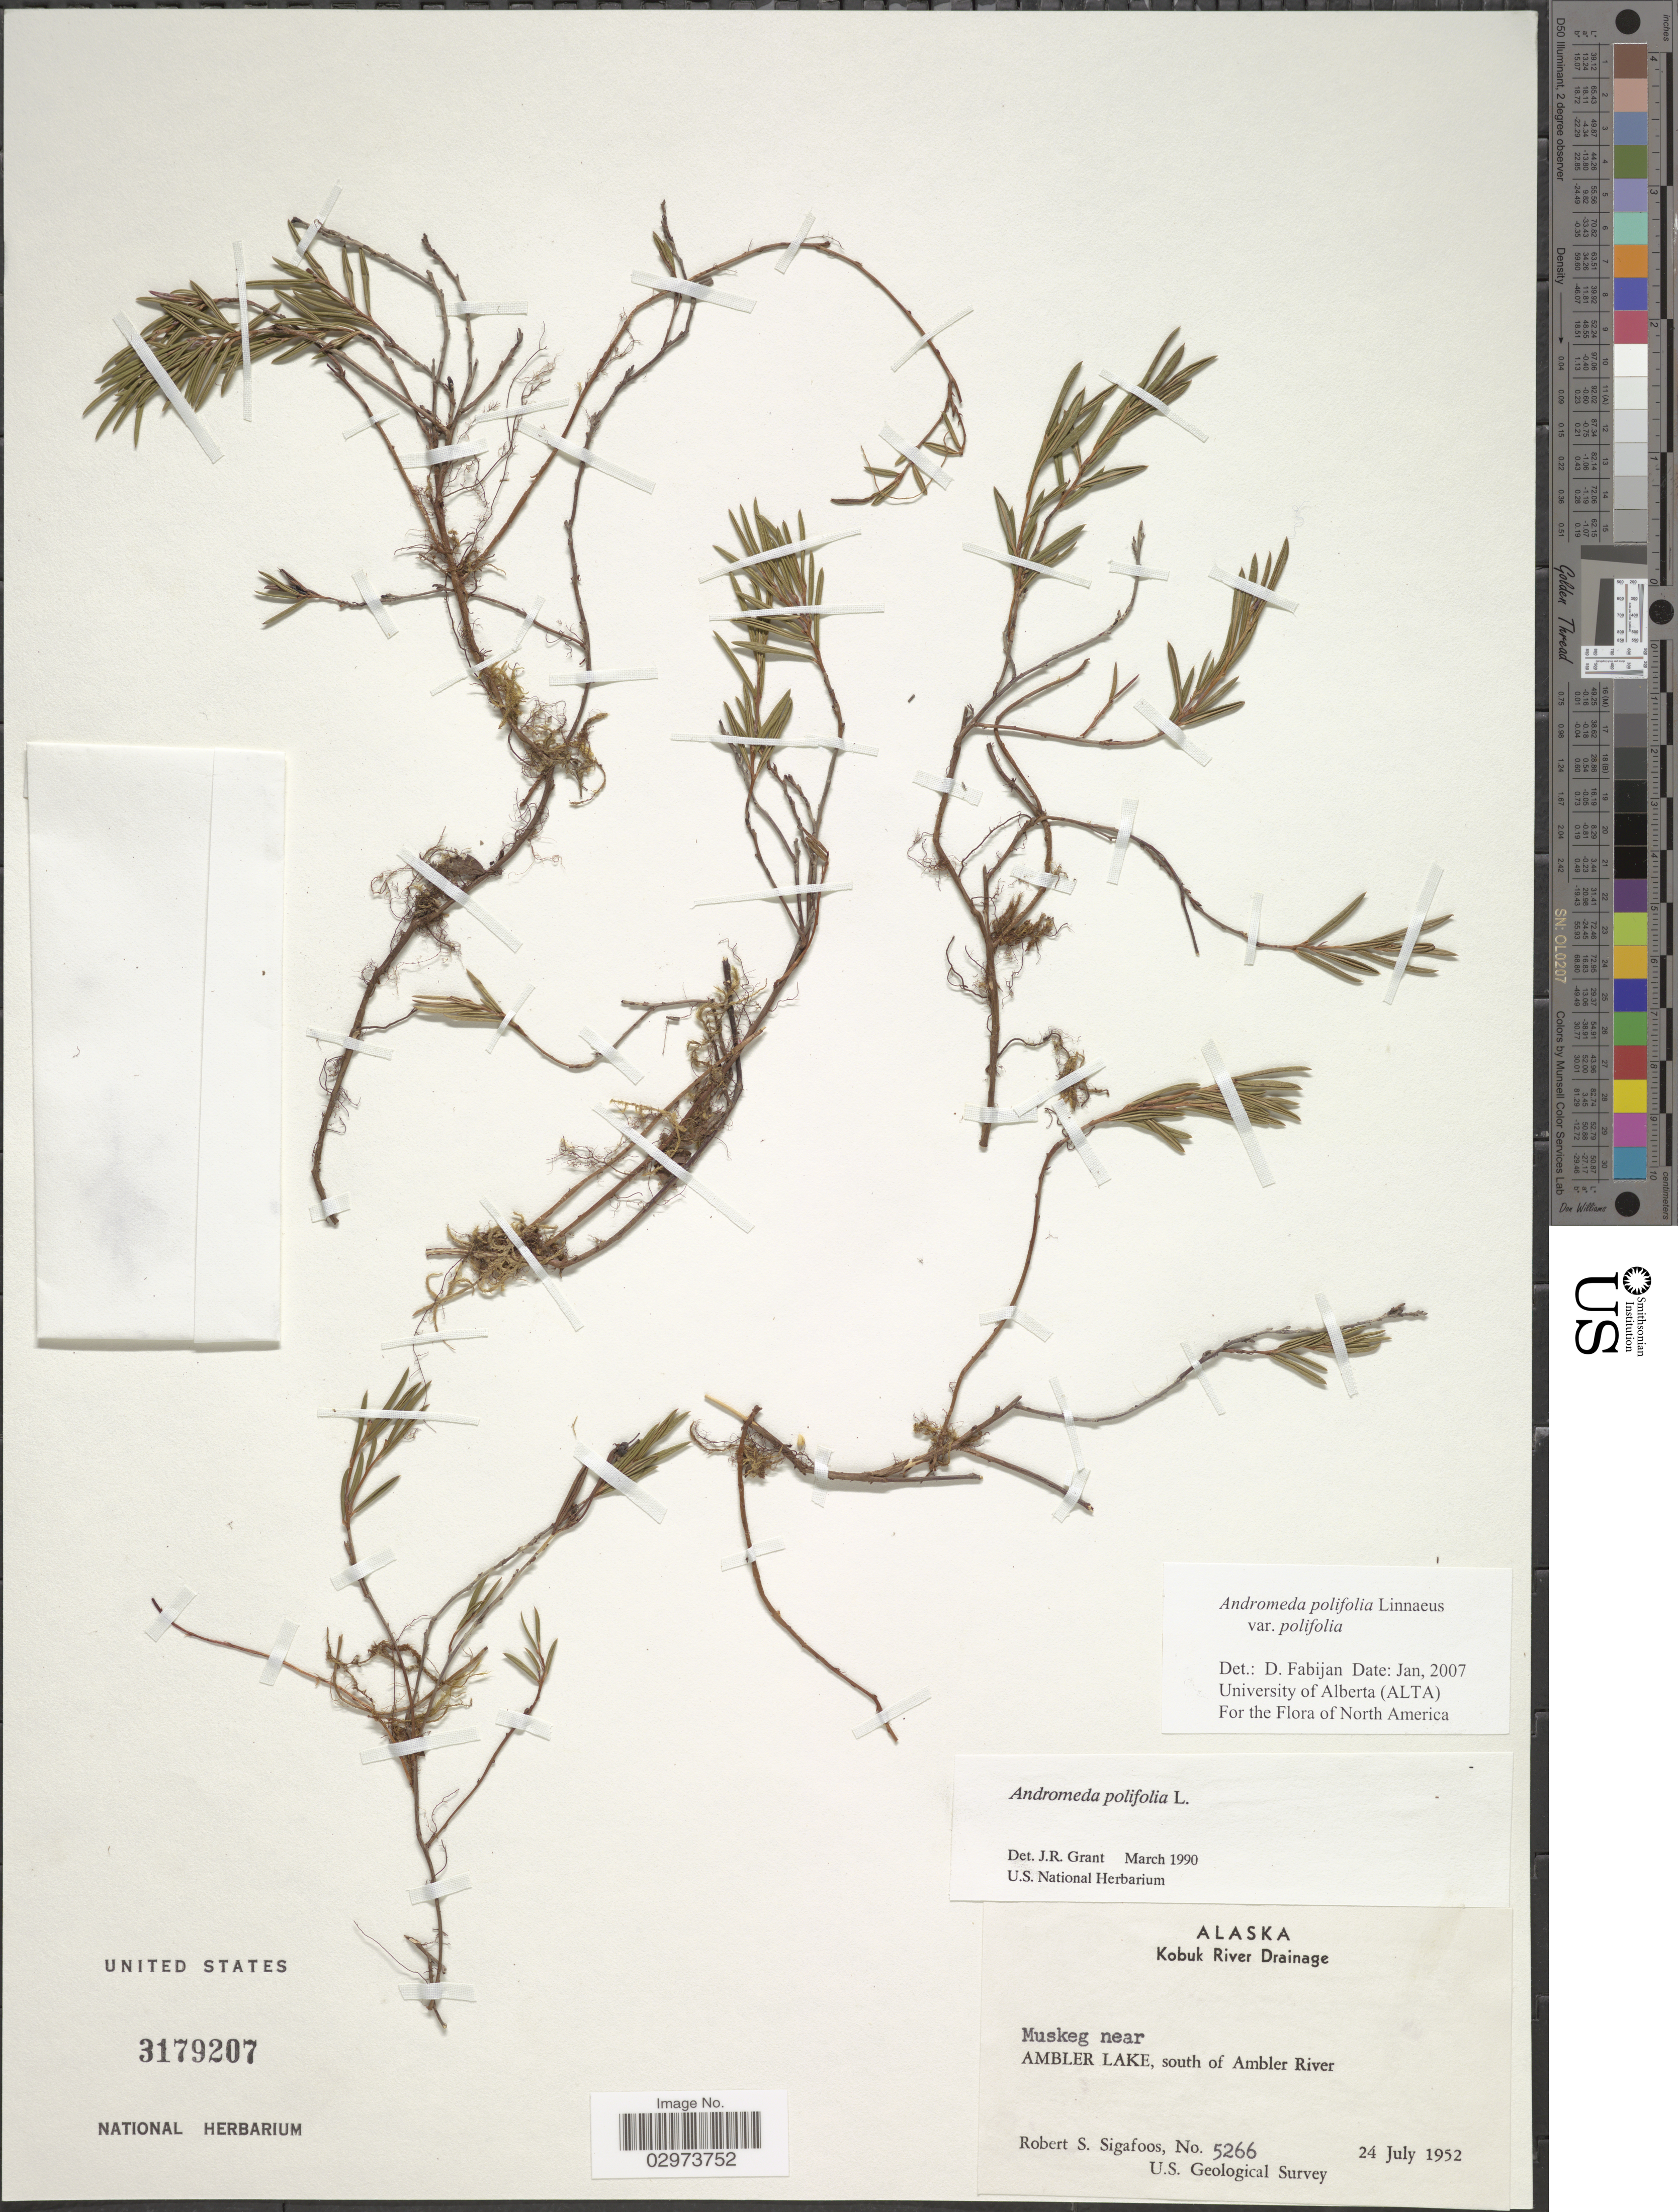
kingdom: Plantae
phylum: Tracheophyta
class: Magnoliopsida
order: Ericales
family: Ericaceae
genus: Andromeda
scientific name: Andromeda polifolia var. polifolia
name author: L.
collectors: R. Sigafoos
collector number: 5266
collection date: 1952-07-24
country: United States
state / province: Alaska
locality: Kobuk River Drainage. Muskeg near Ambler Lake, south of Ambler River.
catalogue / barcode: US 3179207